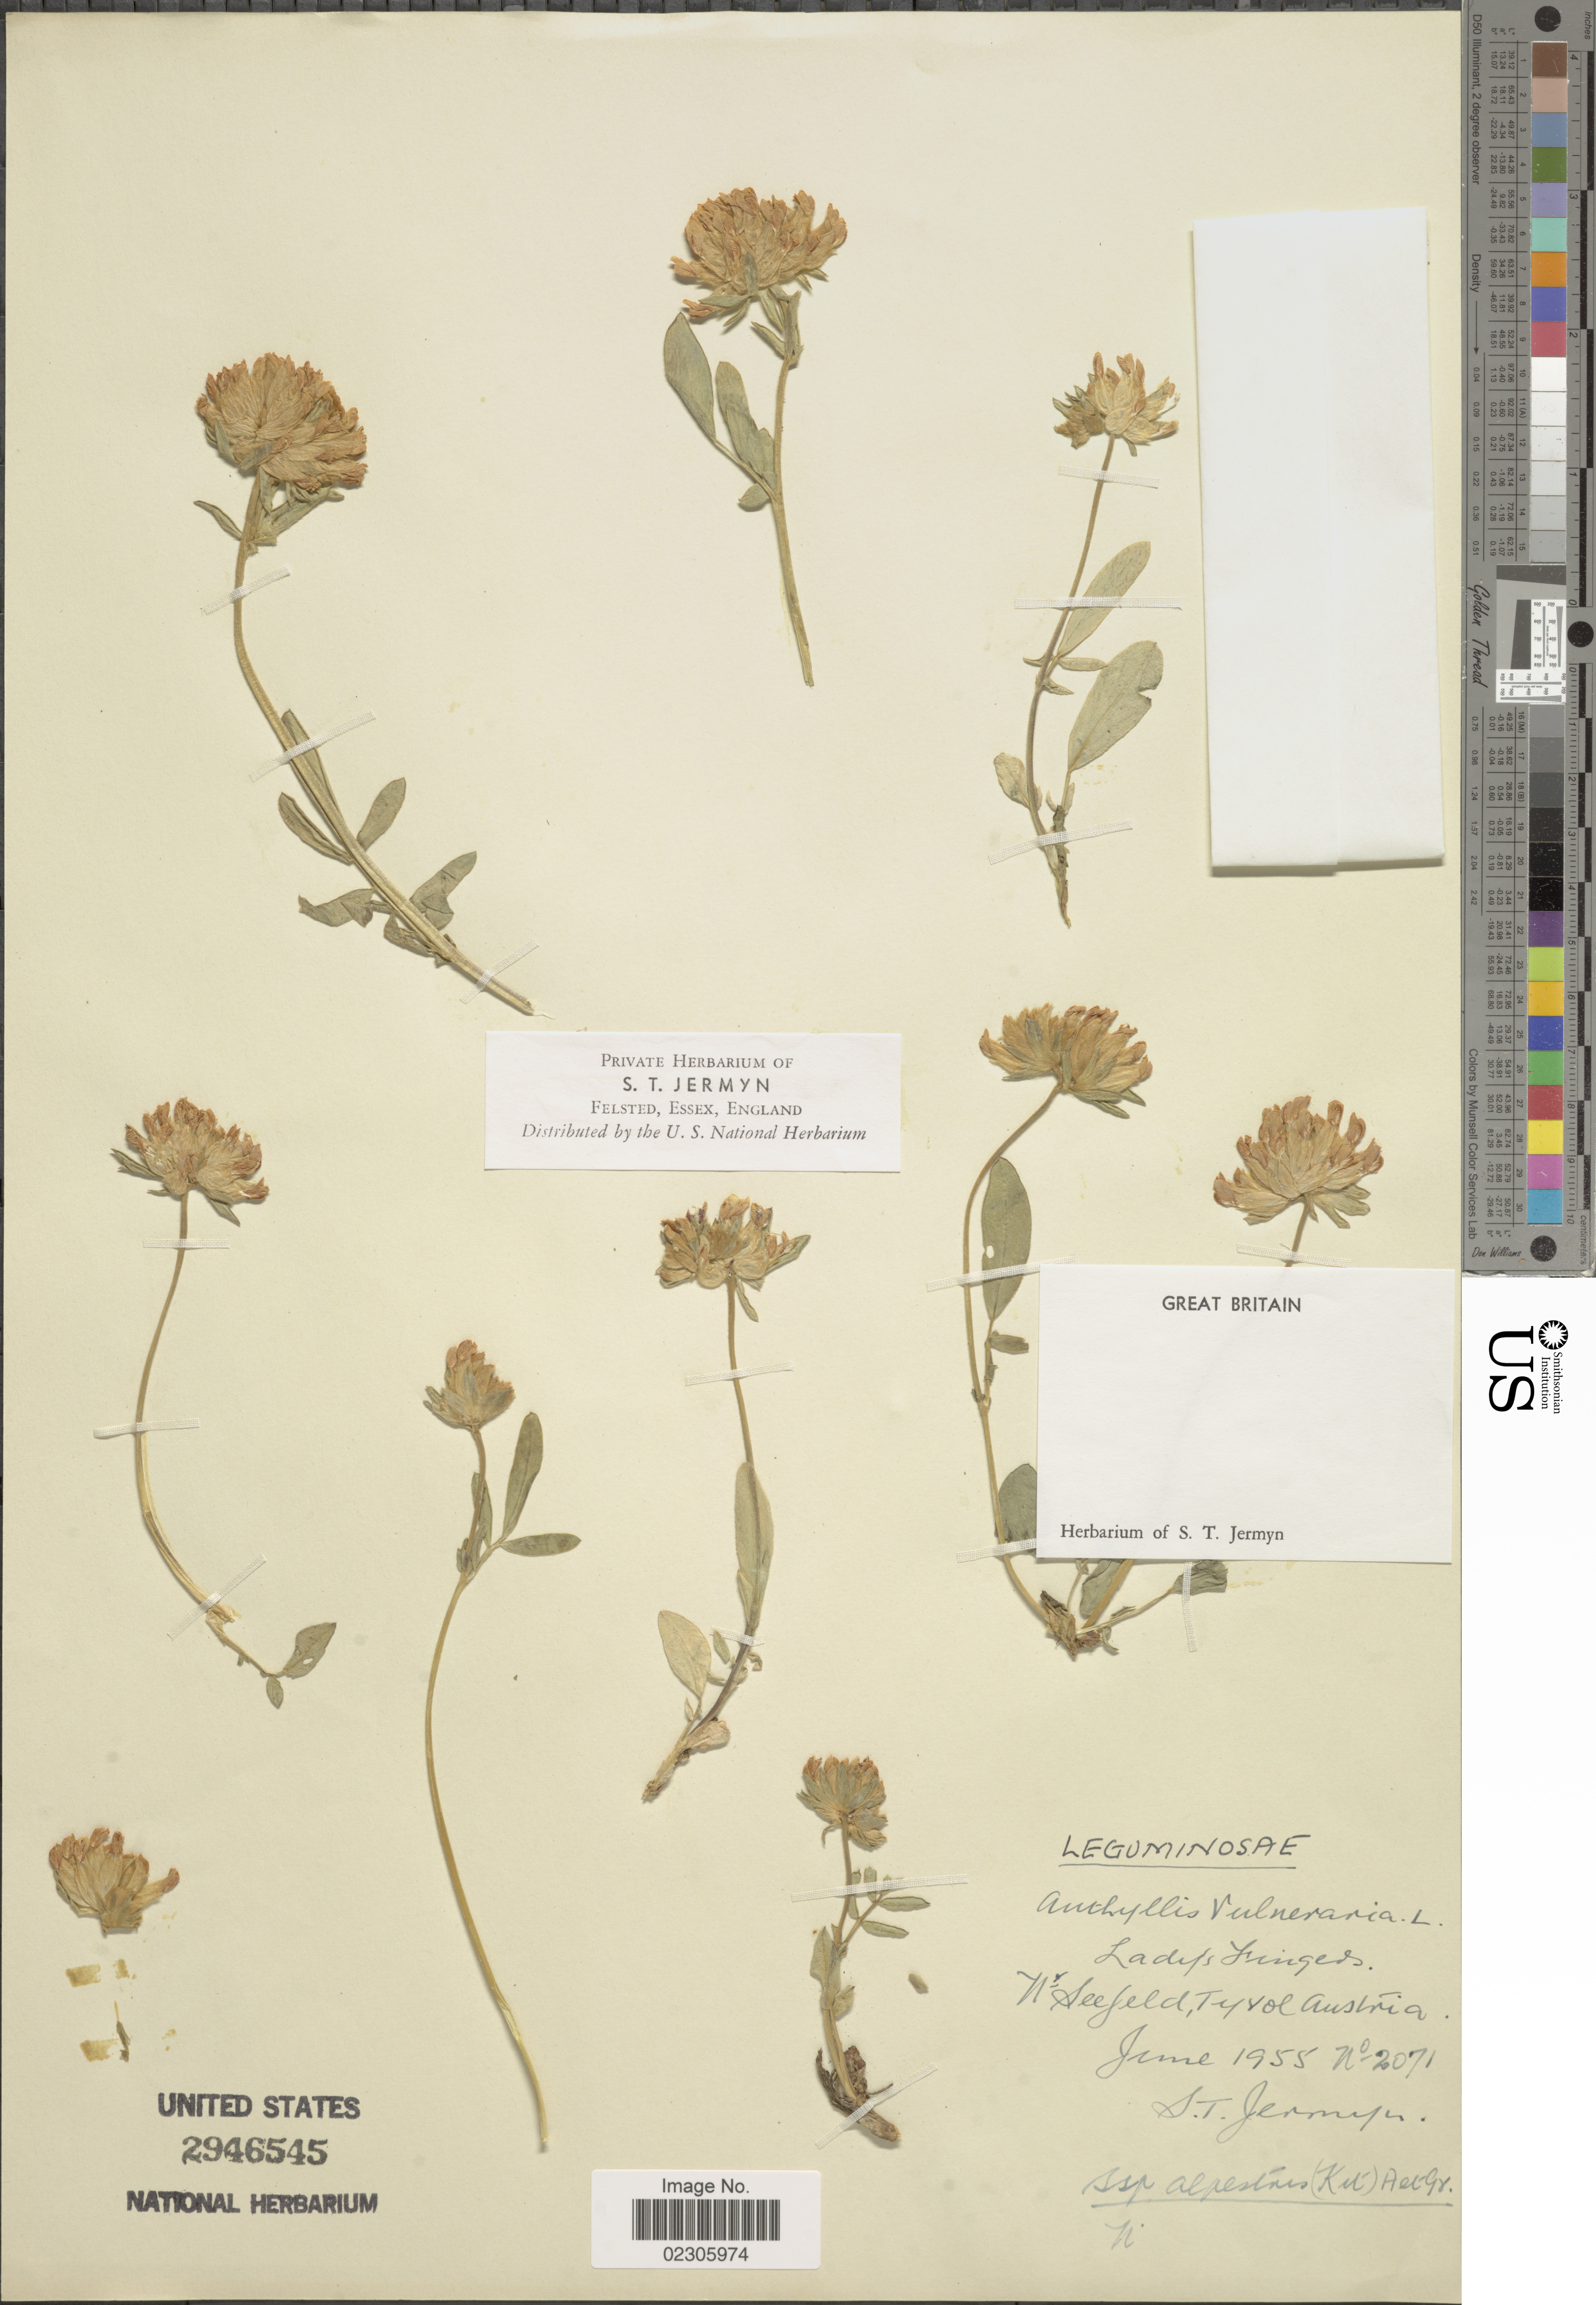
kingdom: Plantae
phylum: Tracheophyta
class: Magnoliopsida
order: Fabales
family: Fabaceae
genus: Anthyllis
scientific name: Anthyllis vulneraria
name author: L.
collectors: S. Jermyn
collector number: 2071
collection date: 1955-06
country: Austria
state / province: Tirol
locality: Nr Seefeld, Tyrol Austria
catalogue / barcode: US 2946545